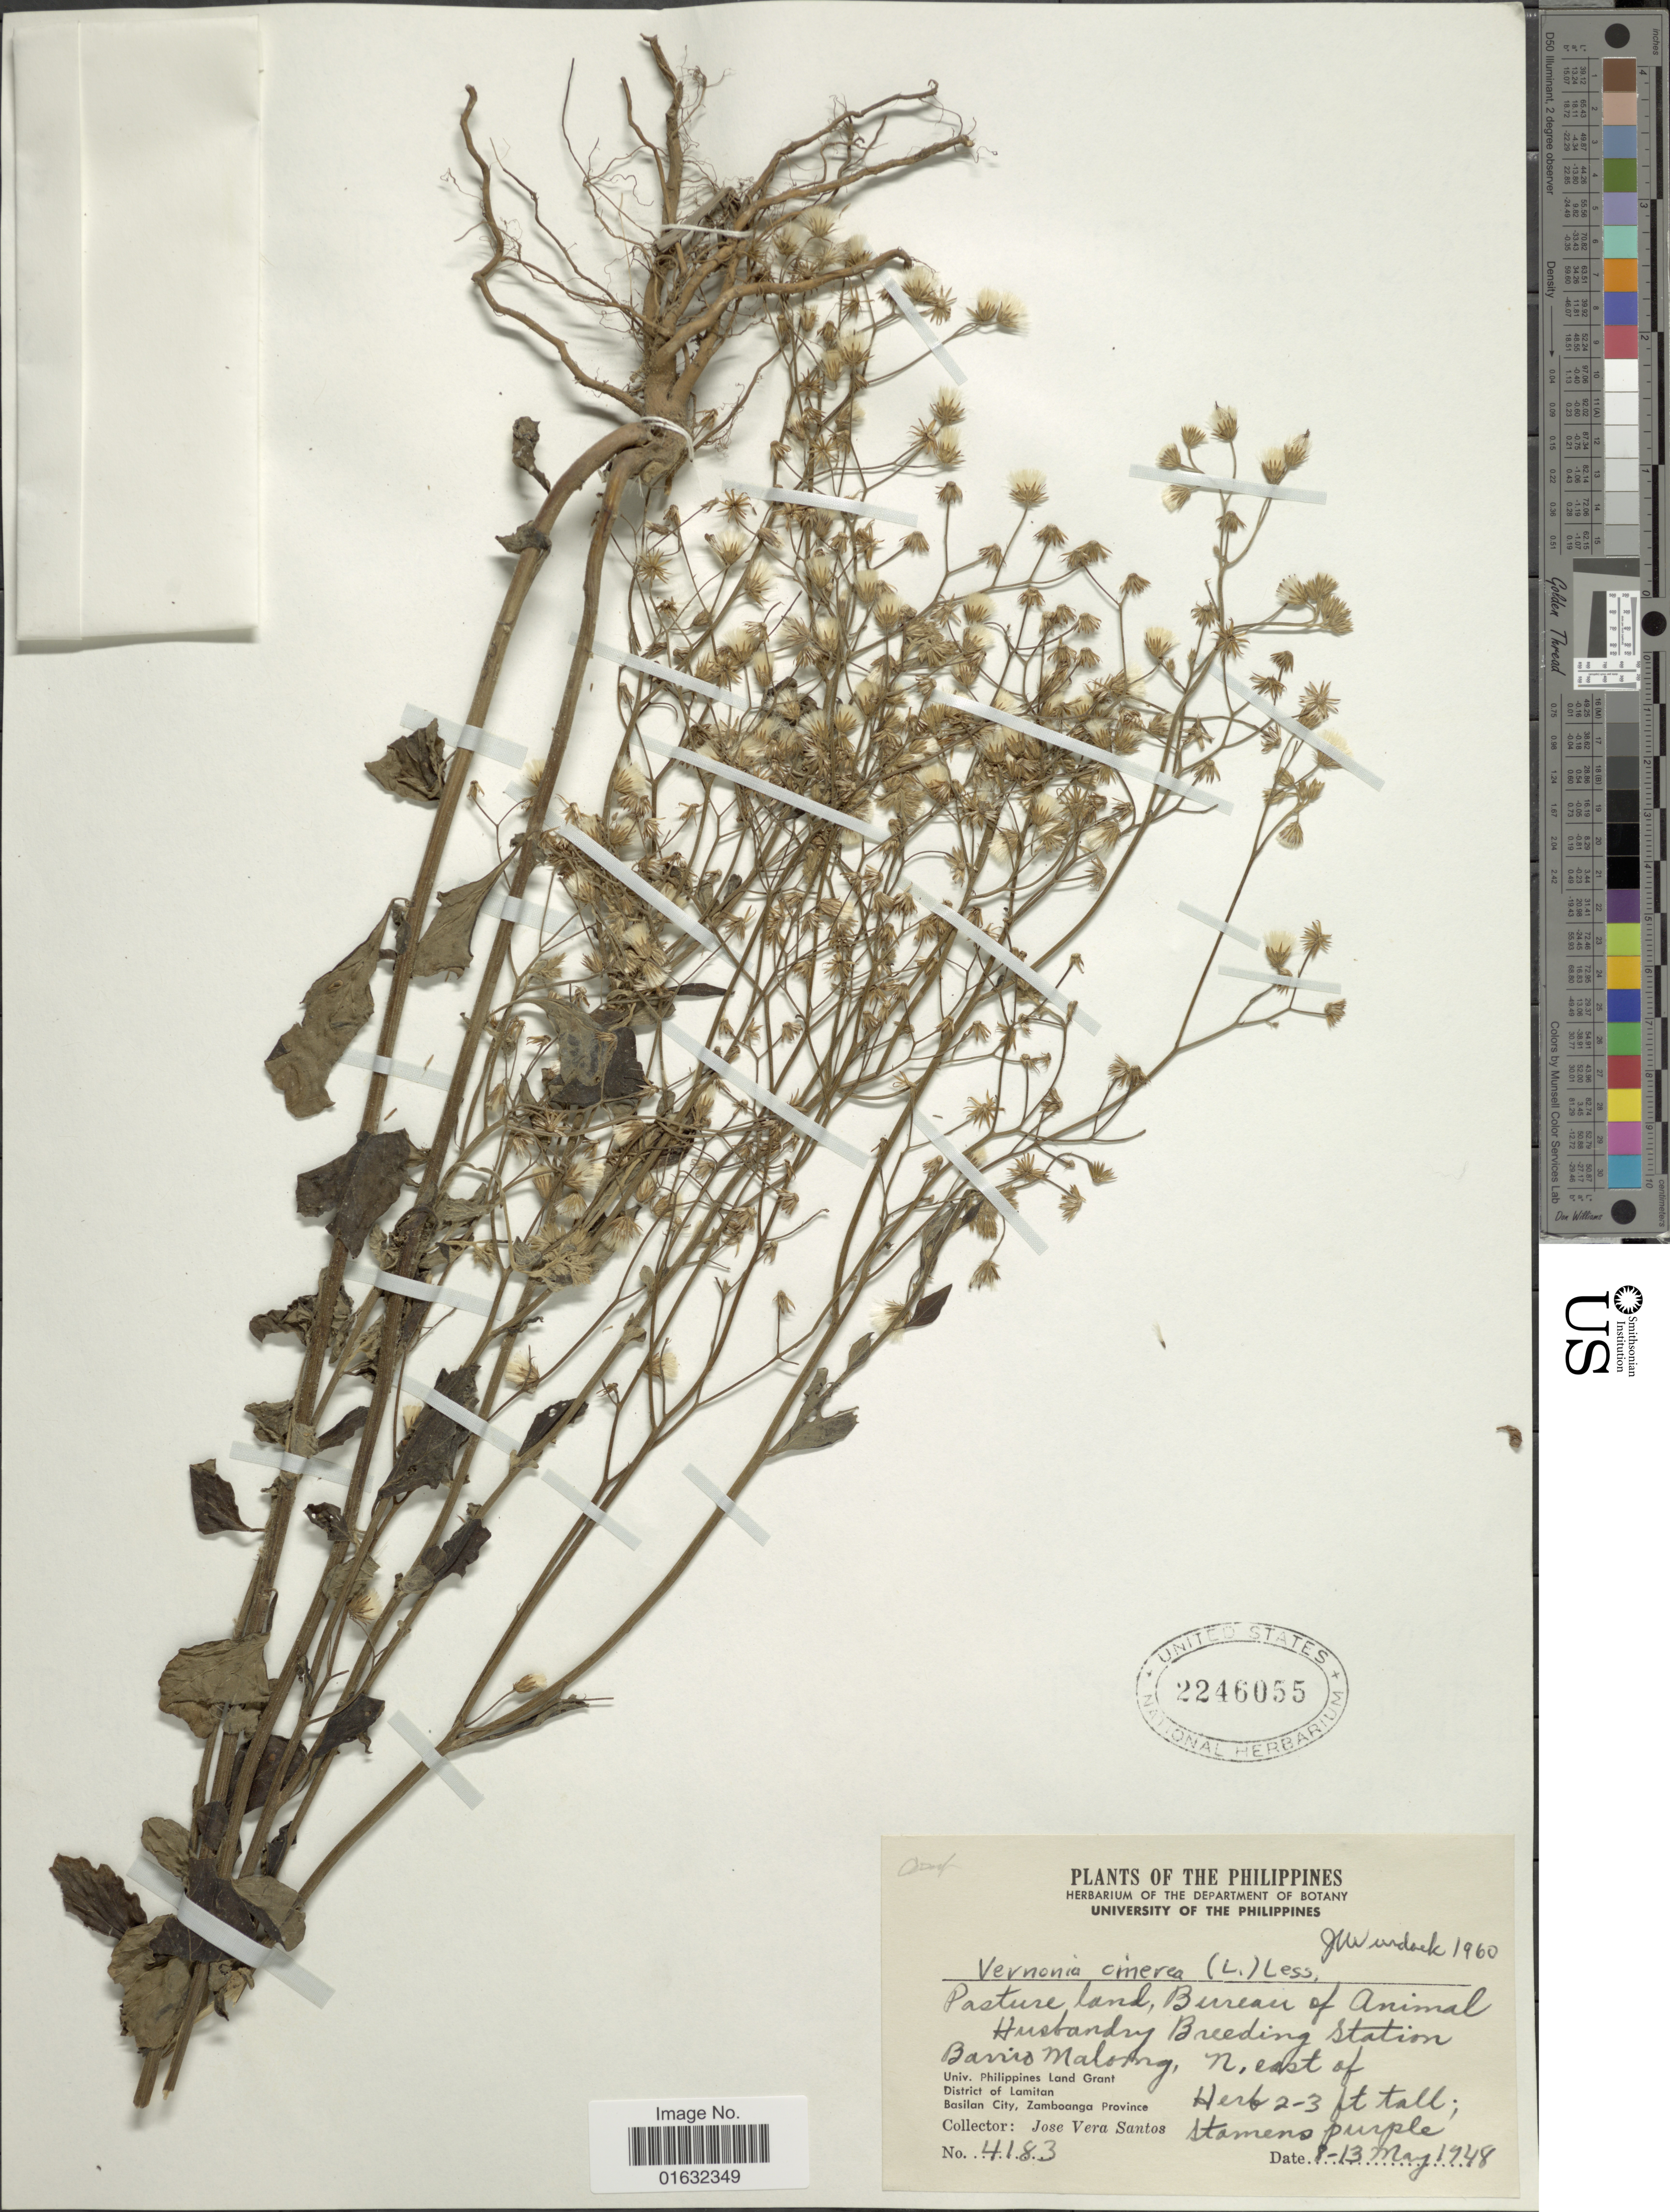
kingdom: Plantae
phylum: Tracheophyta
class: Magnoliopsida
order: Asterales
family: Asteraceae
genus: Cyanthillium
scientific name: Cyanthillium cinereum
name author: (L.) H. Rob.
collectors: J. V. Santos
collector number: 4183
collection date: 1948-05-08/1948-05-13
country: Philippines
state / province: Zamboanga Peninsula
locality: Pasture land, Bureau of Animal Hustandry Breading station, Barrio Malong, N. east of Univ. Philippines Land Grant, District of Lamitan, Basilan City, Zamboanga Province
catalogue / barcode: US 2246055